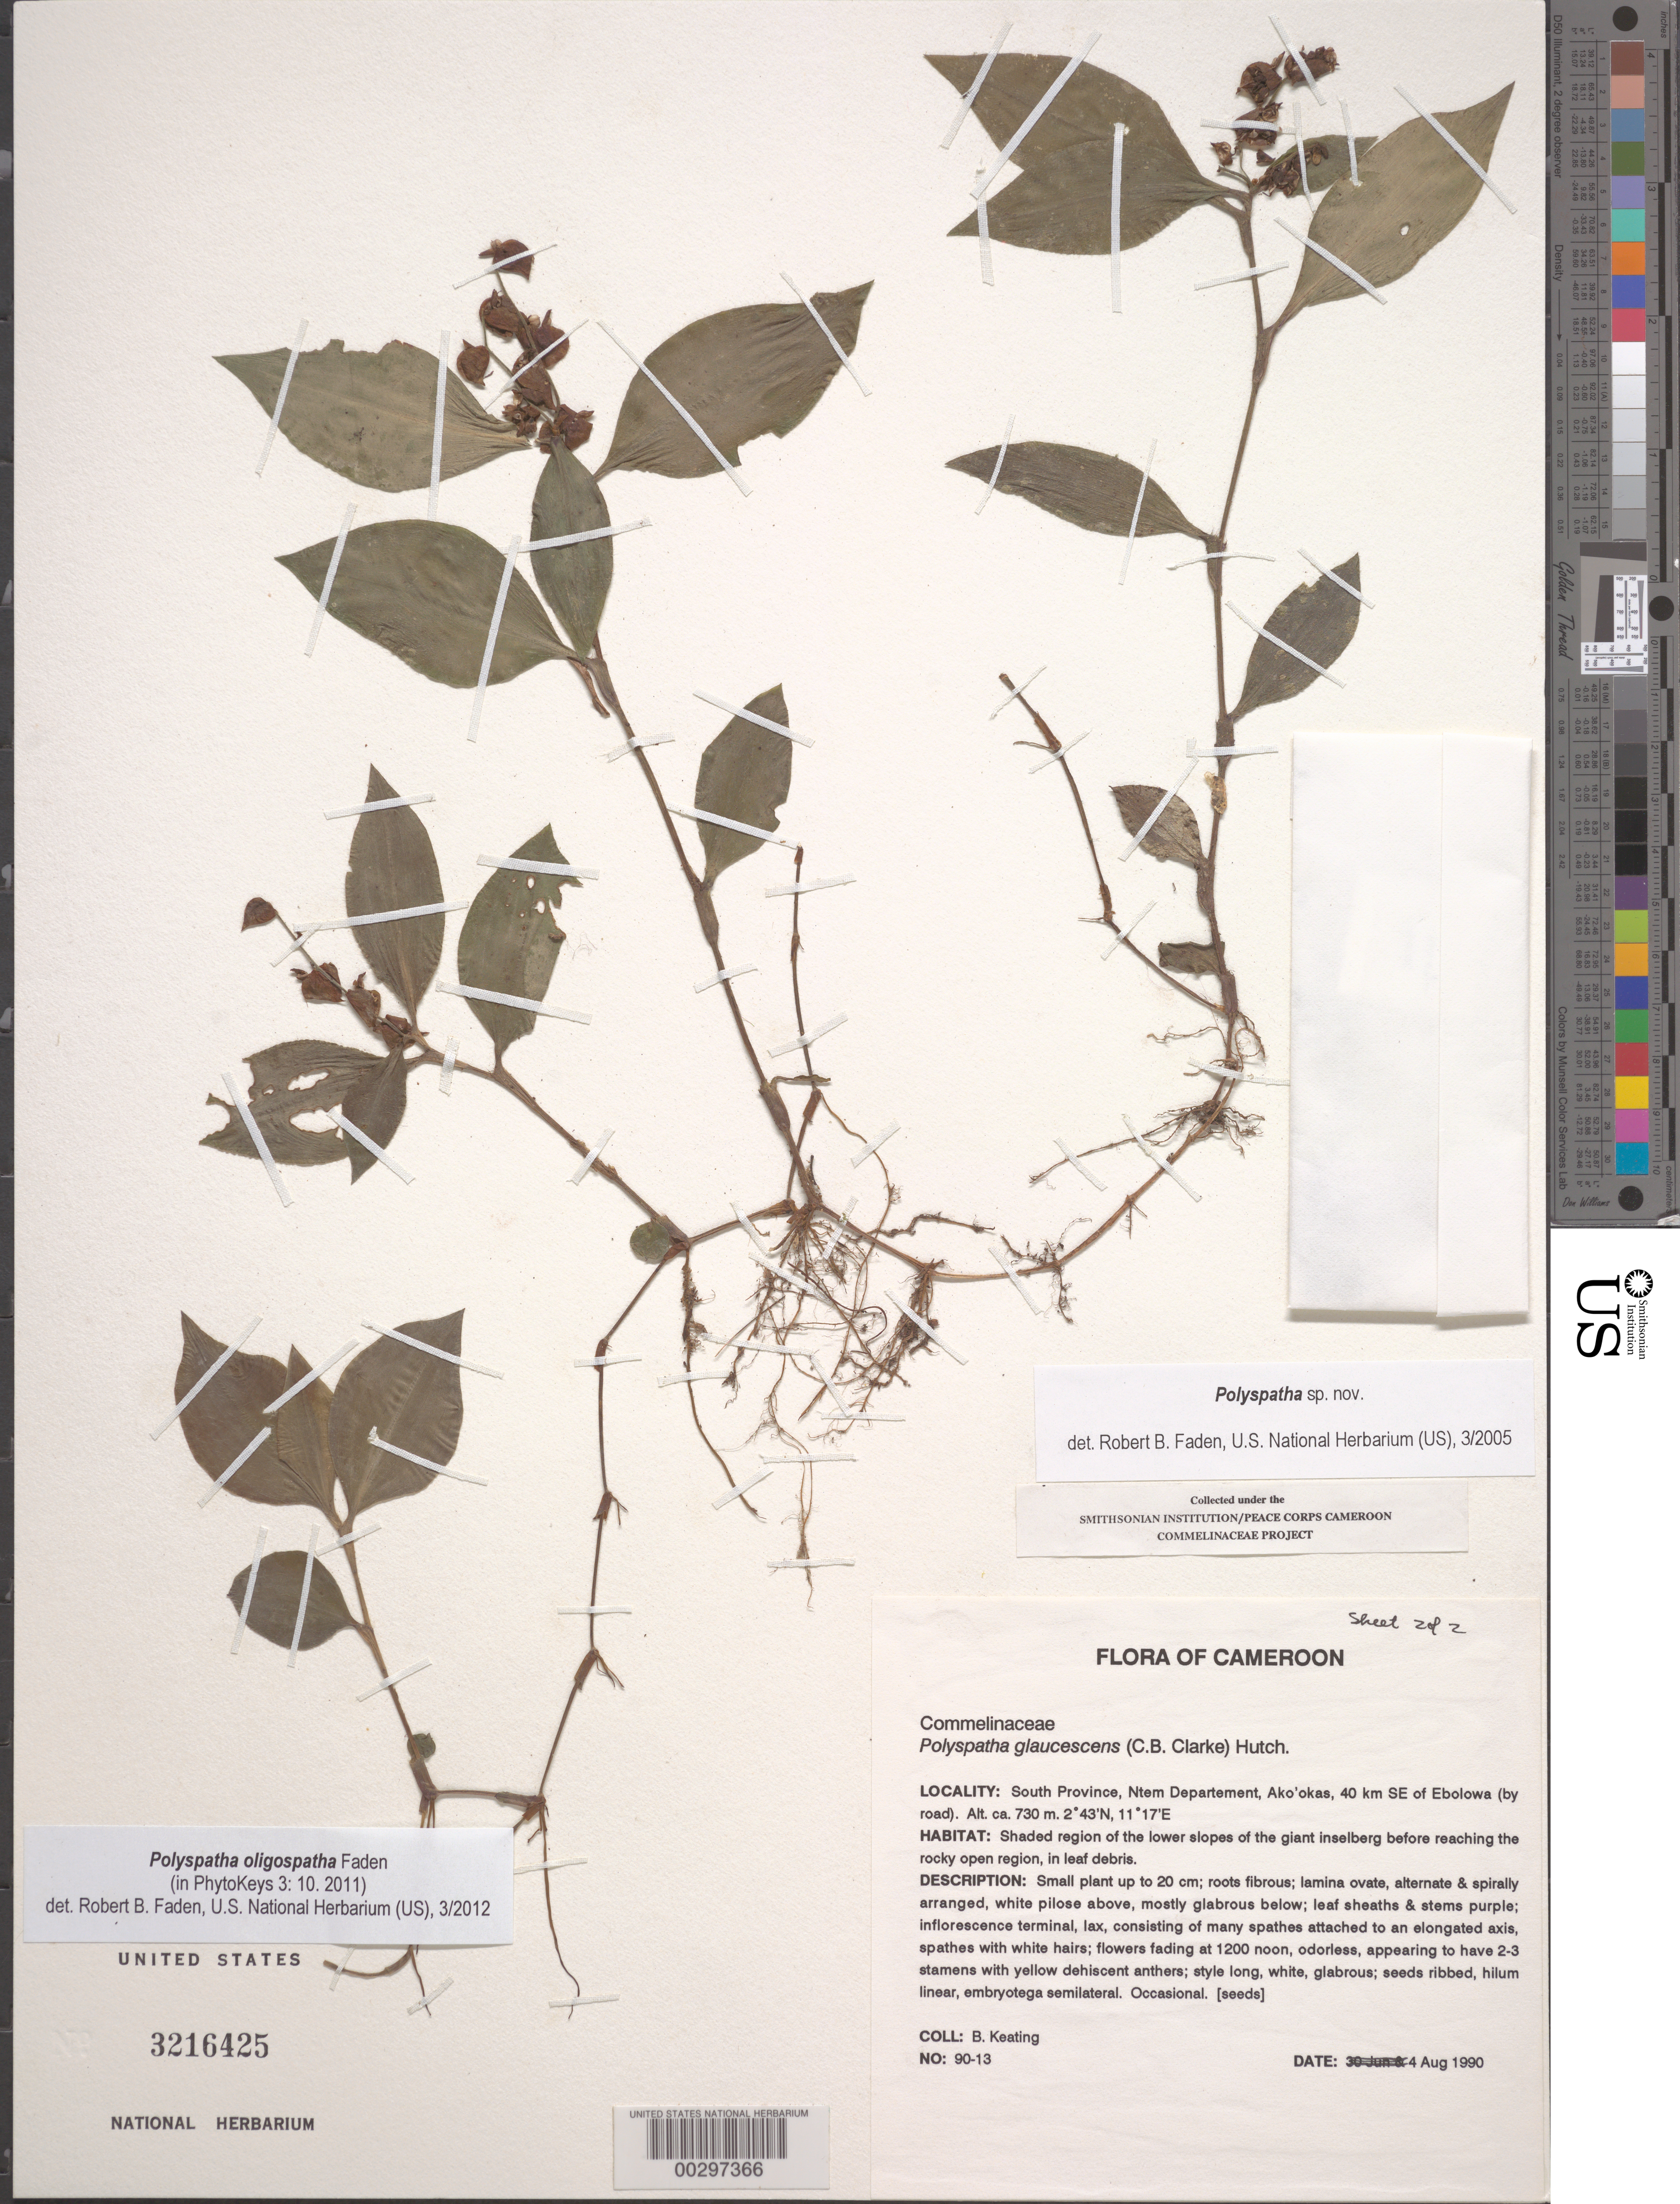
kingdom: Plantae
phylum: Tracheophyta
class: Liliopsida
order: Commelinales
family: Commelinaceae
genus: Polyspatha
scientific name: Polyspatha oligospatha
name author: Faden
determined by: Faden, Robert B., (US), Smithsonian Institution - National Museum of Natural History (UNITED STATES)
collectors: B. Keating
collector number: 90-13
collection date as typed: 04 Aug 1990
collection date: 1990-08-04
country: Cameroon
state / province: Sud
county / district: Ntem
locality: Ntem, ako'okas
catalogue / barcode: US 3216425